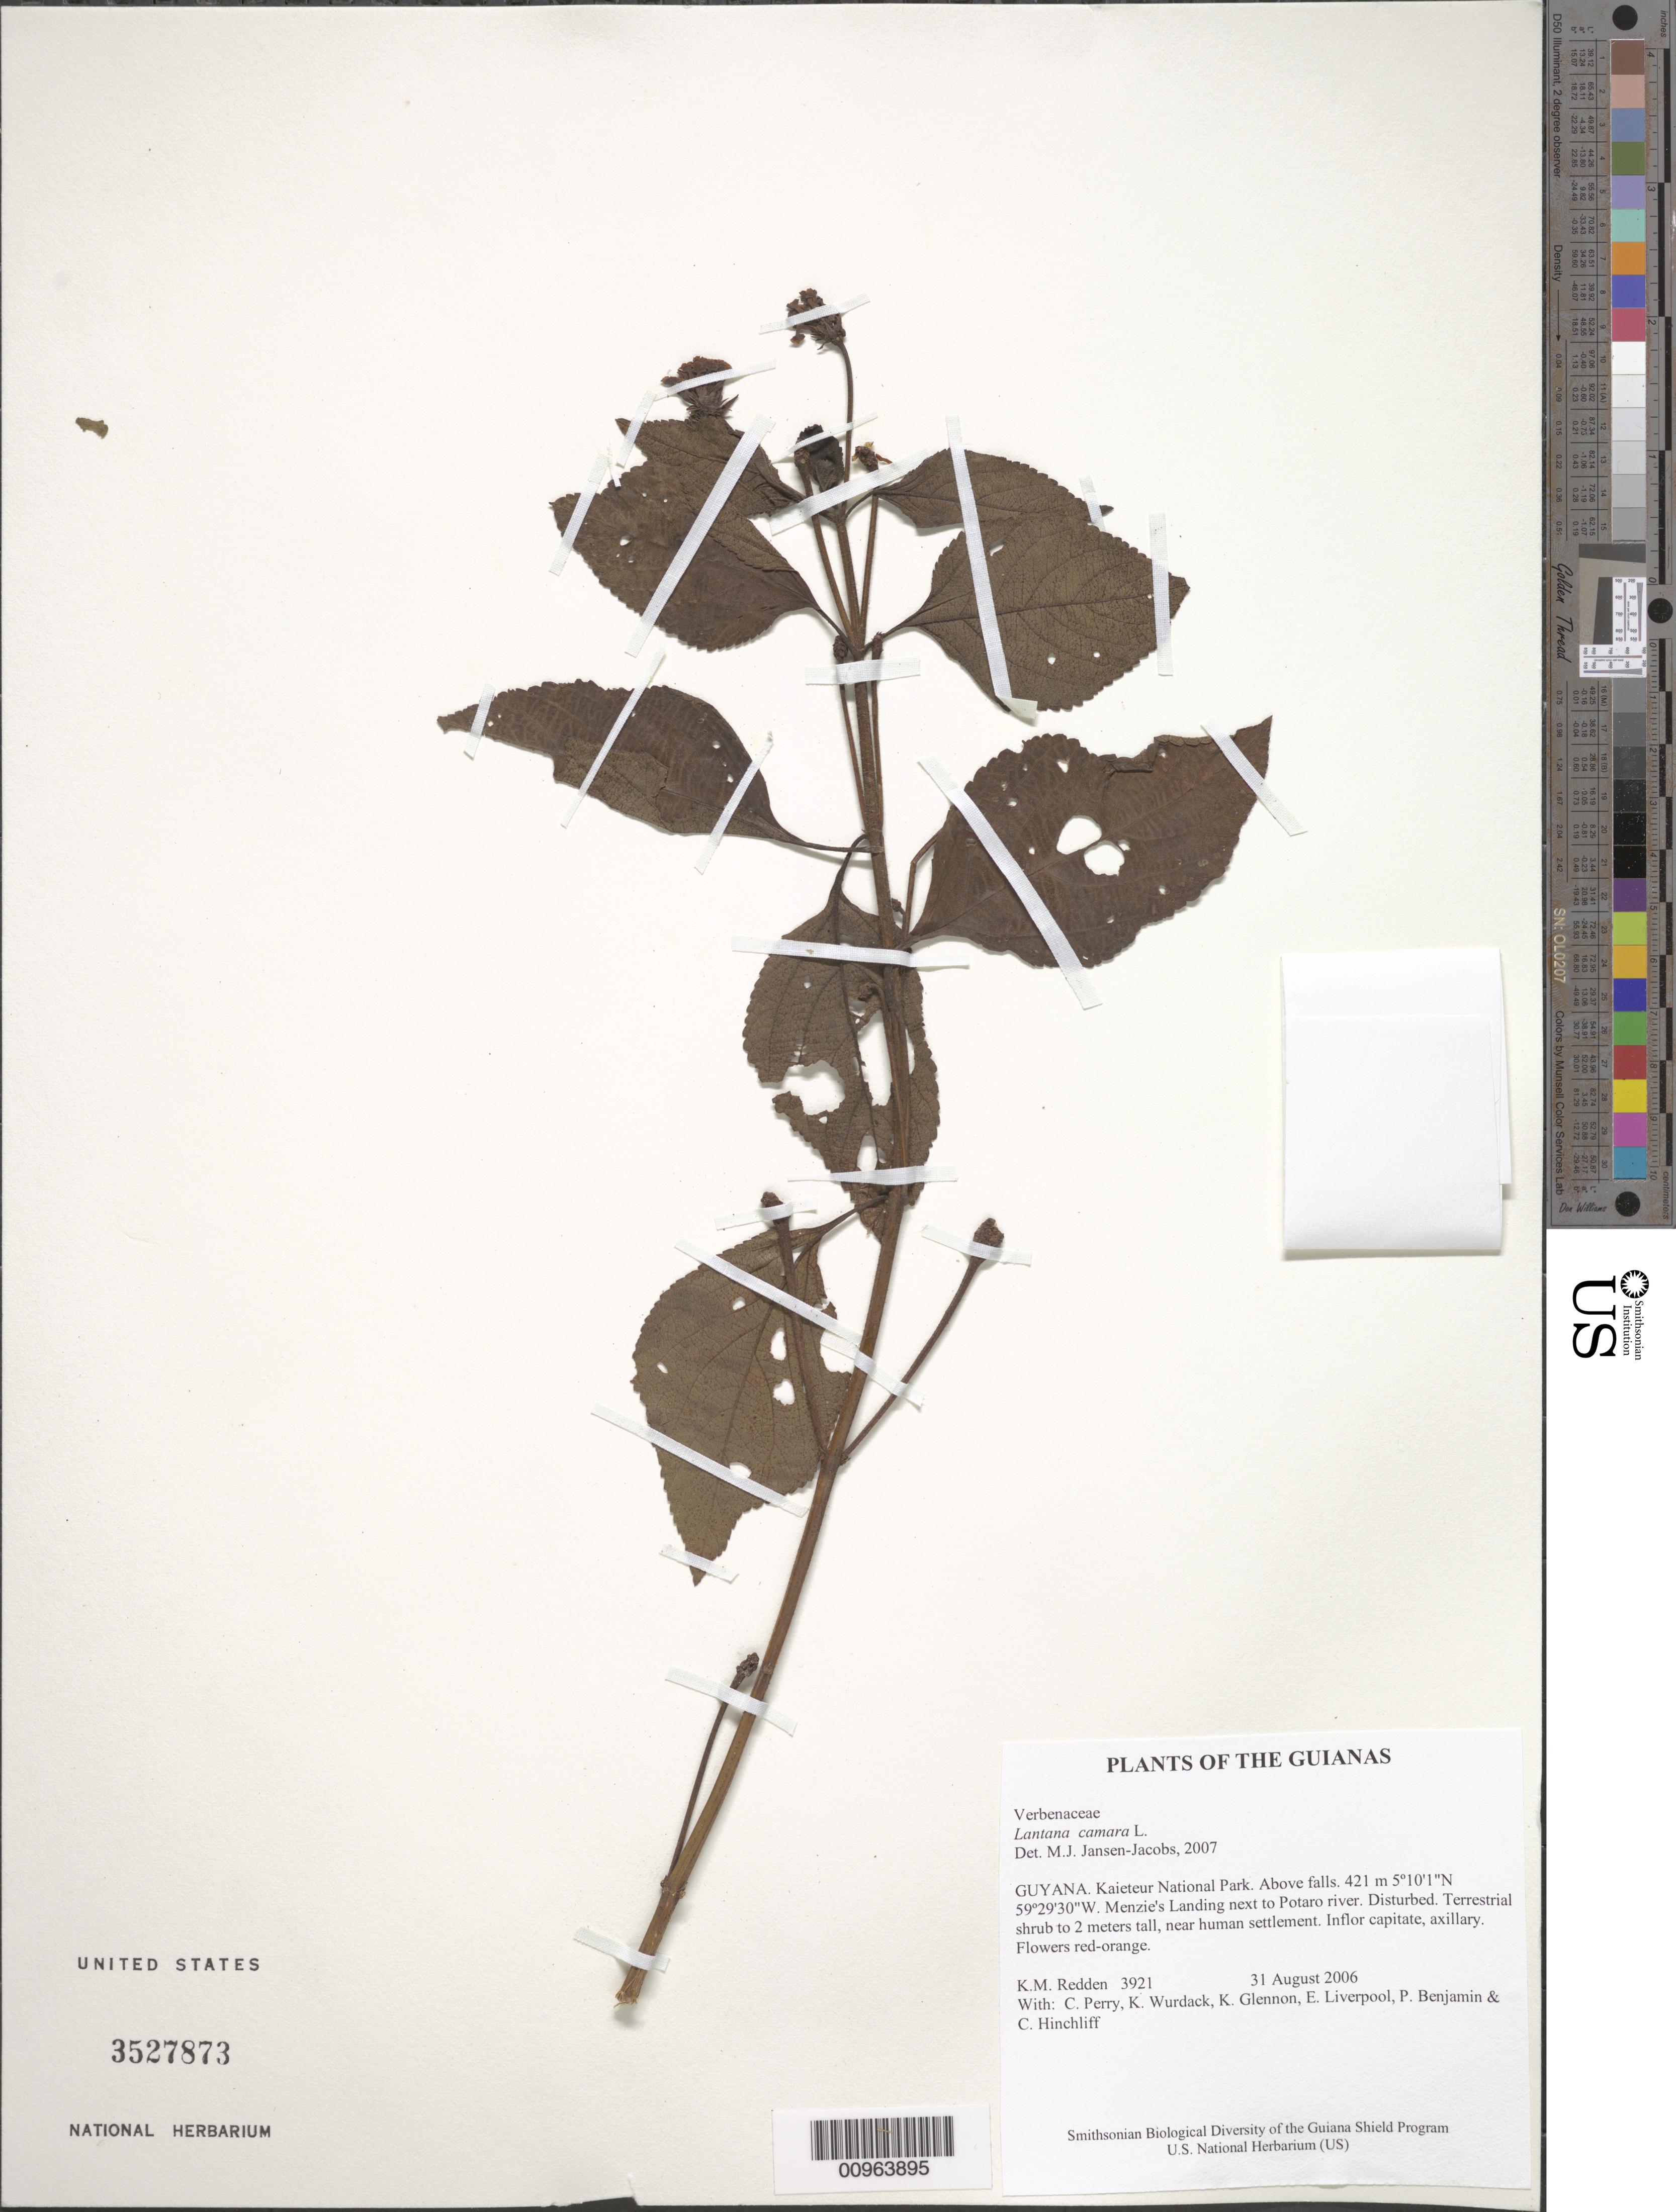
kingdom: Plantae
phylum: Tracheophyta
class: Magnoliopsida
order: Lamiales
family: Verbenaceae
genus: Lantana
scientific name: Lantana camara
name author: L.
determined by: Jansen-Jacobs, M. J., (U), Nationaal Herbarium Nederland, Utrecht University branch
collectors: K. M. Redden, C. Perry, K. Wurdack, K. Glennon, E. Liverpool, P. Benjamin & C. E. Hinchliff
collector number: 3921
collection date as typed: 31 August 2006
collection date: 2006-08-31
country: Guyana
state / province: Potaro-Siparuni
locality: Kaieteur National Park. Above falls. Menzie's Landing next to Potaro river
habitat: Disturbed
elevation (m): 421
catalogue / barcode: US 3527873